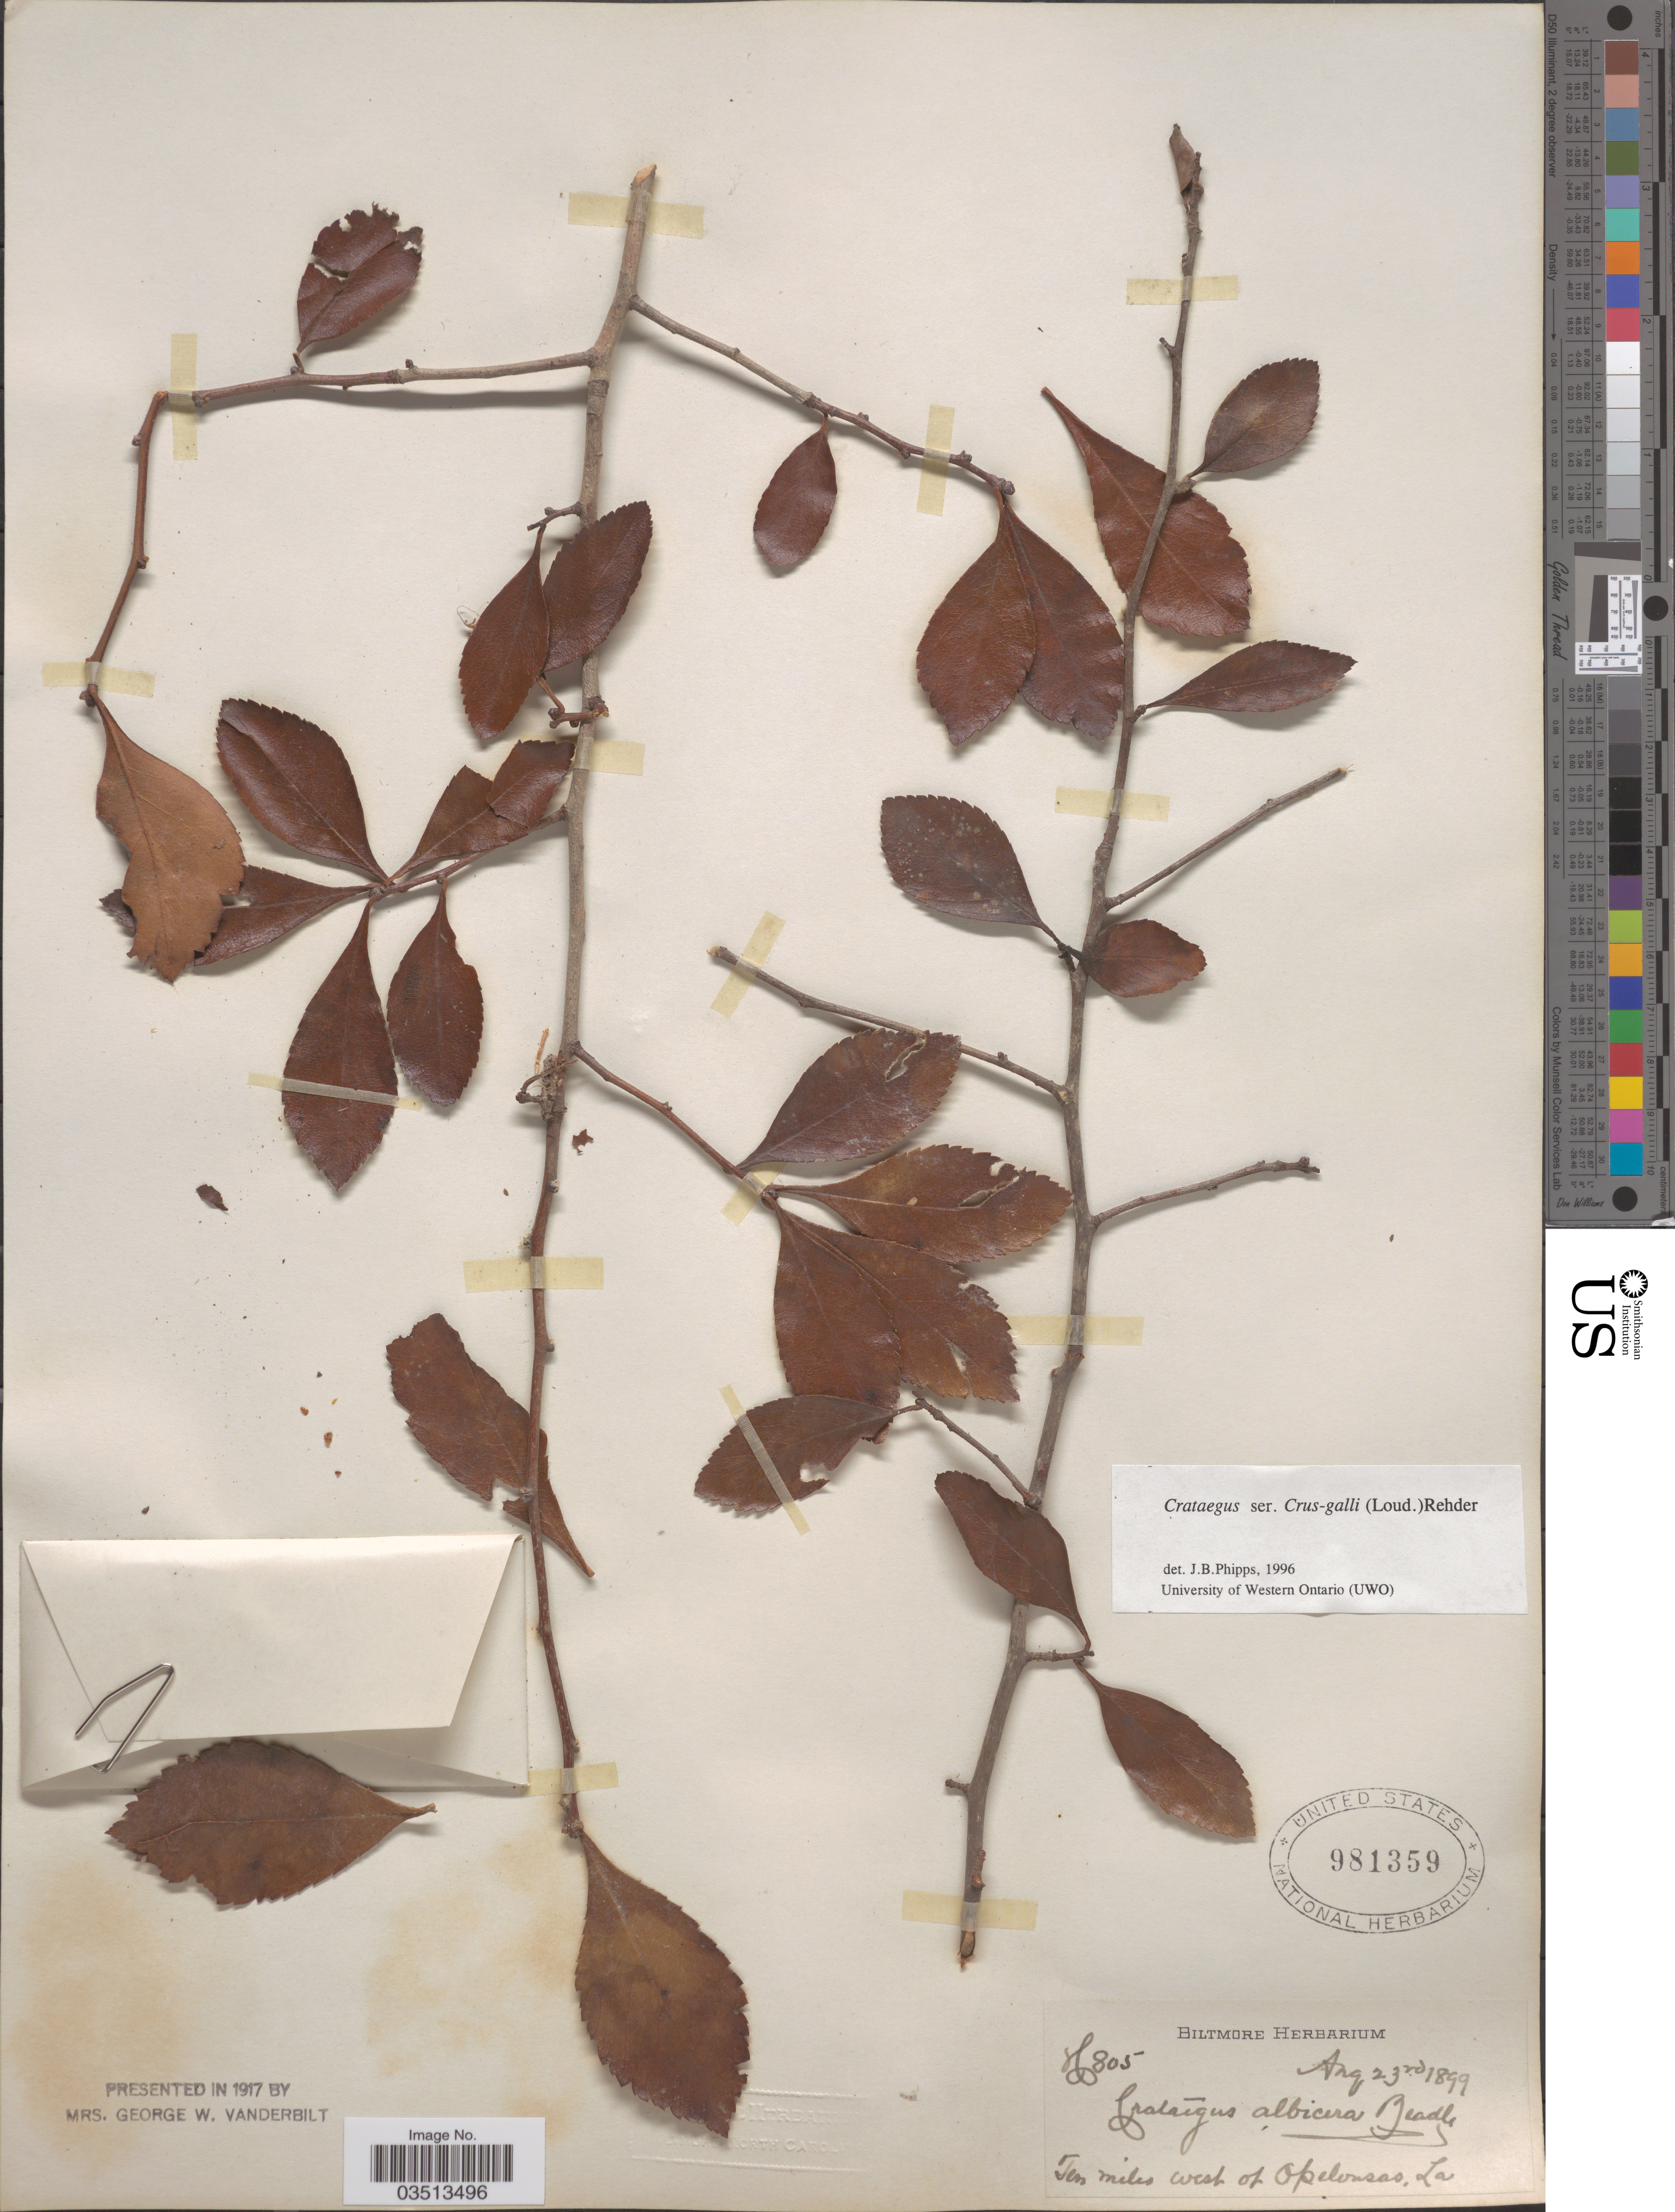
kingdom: Plantae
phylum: Tracheophyta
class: Magnoliopsida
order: Rosales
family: Rosaceae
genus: Crataegus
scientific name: Crataegus berberifolia var. engelmannii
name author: Eggl.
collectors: ex herb. Biltmore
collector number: H805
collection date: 1899-08-23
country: United States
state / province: Louisiana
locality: Ten miles west of Opelousas.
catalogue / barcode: US 981359